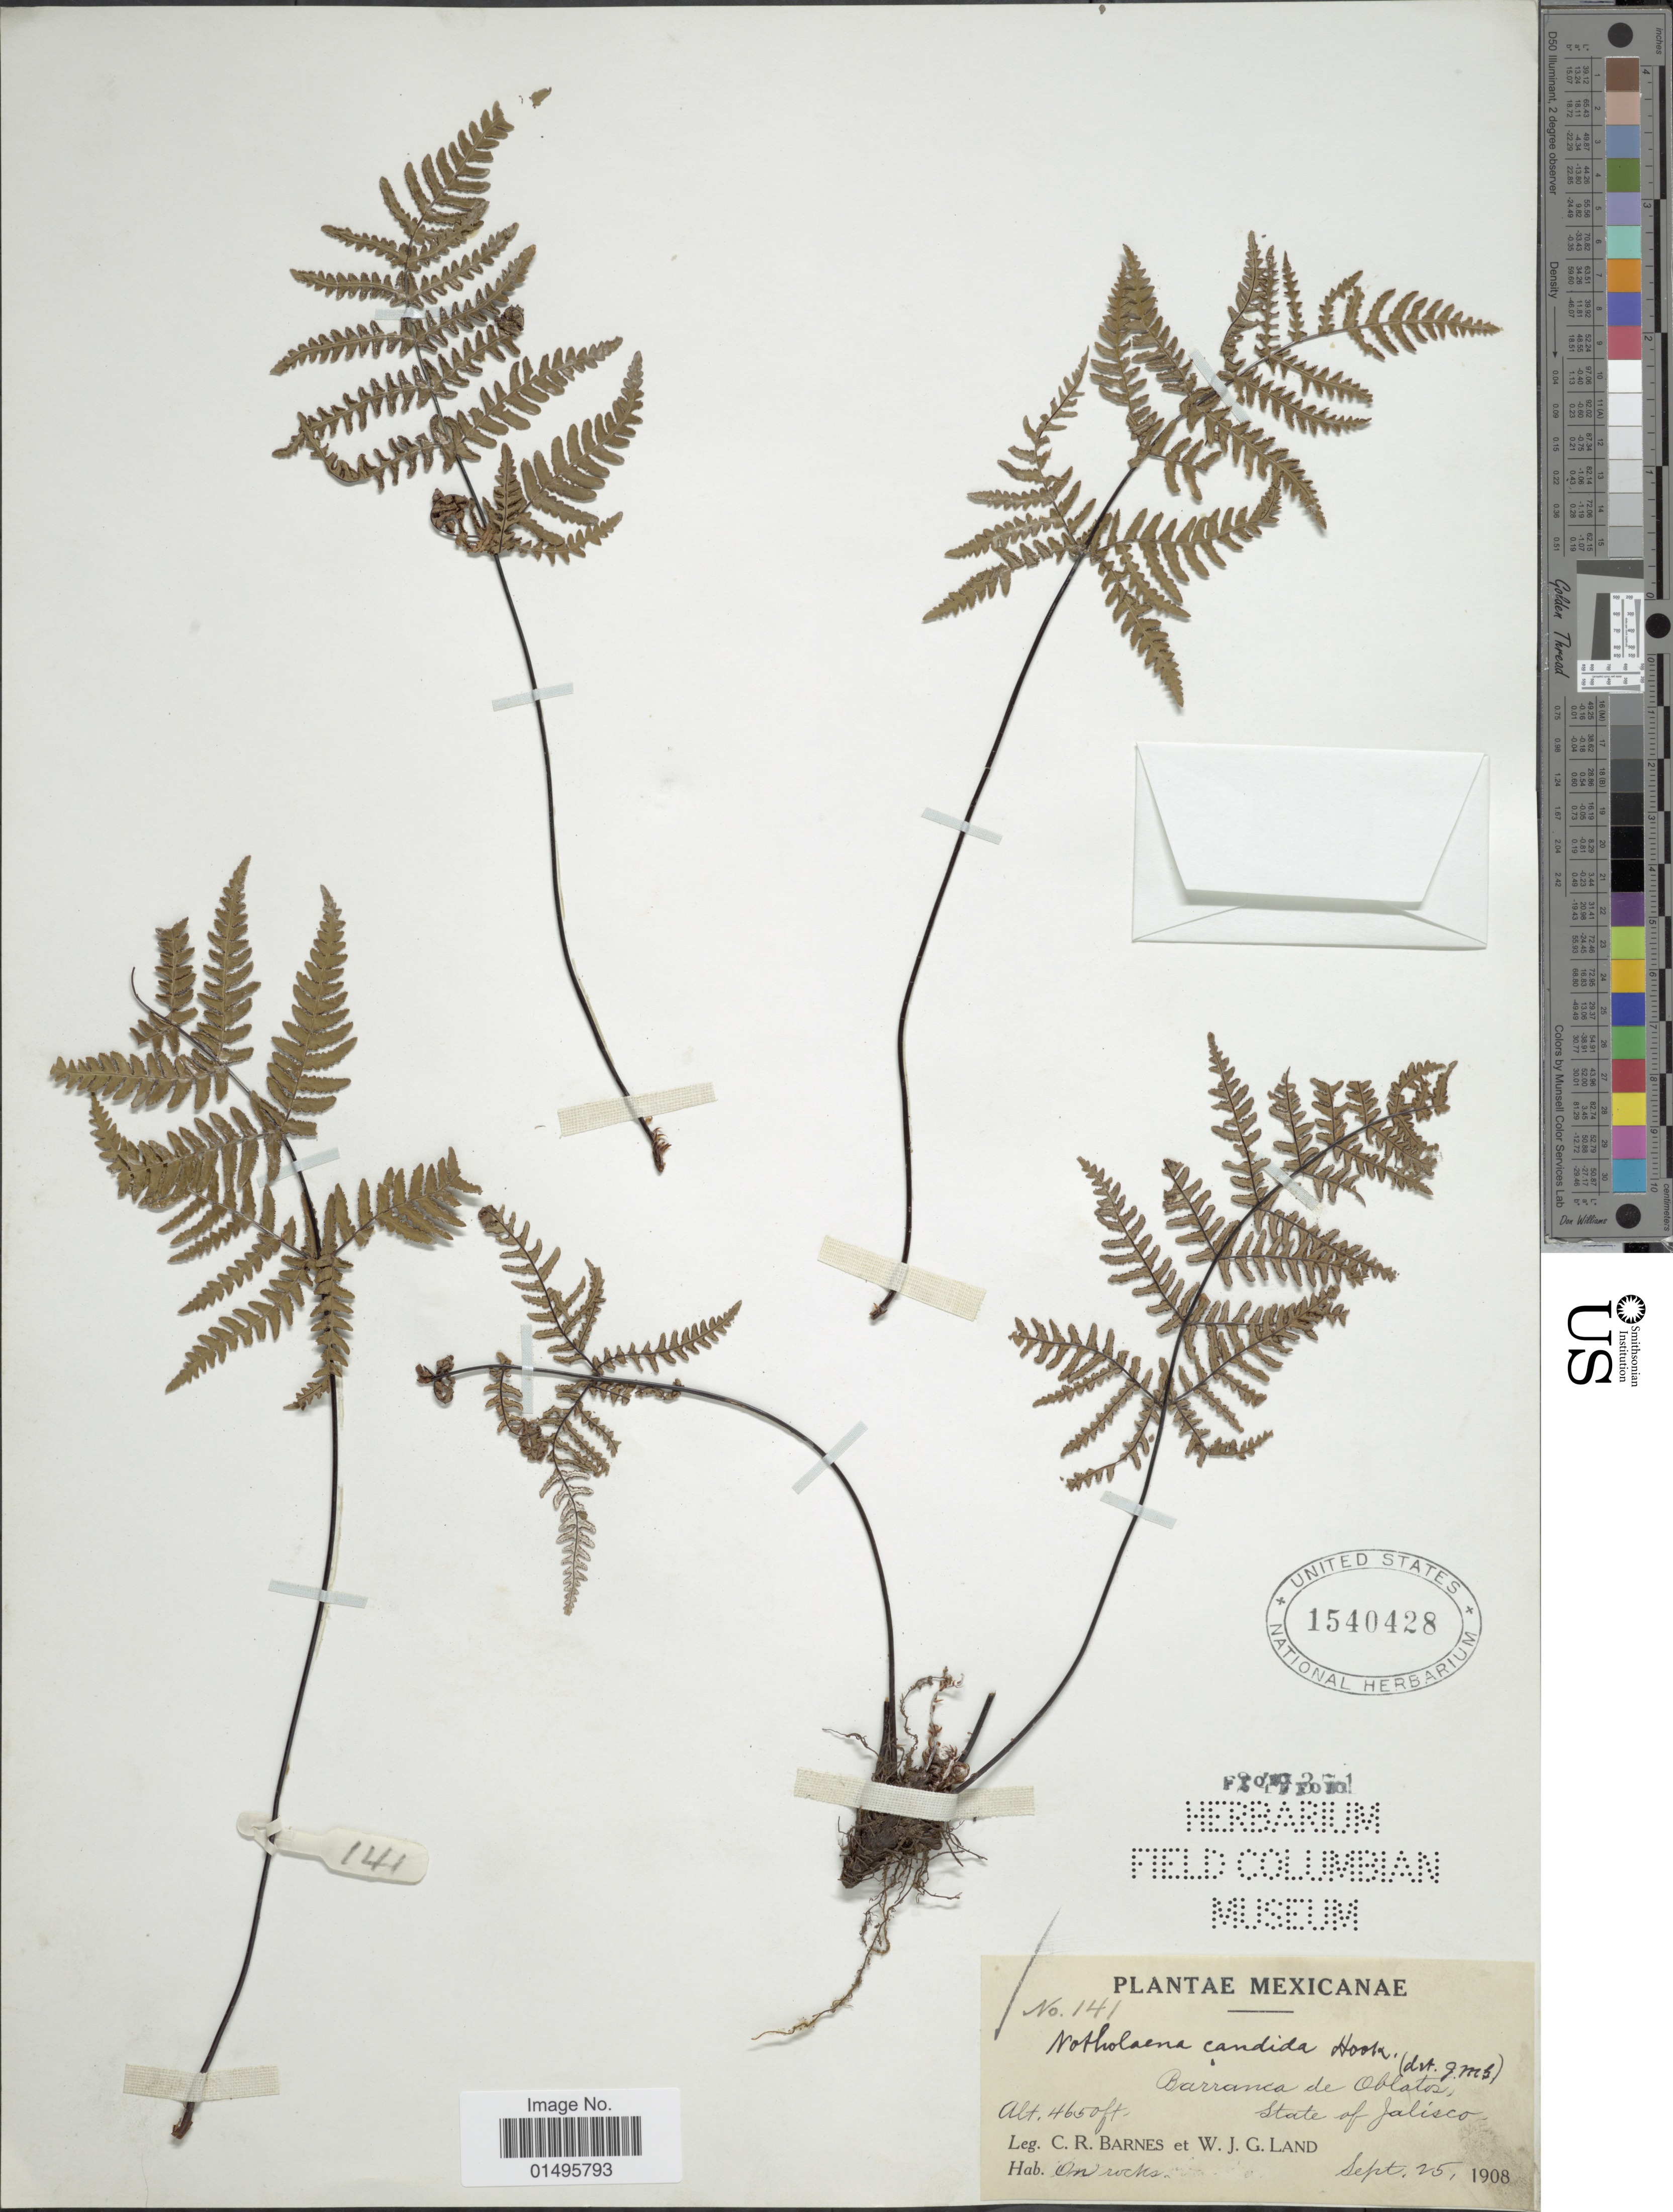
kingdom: Plantae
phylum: Tracheophyta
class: Polypodiopsida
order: Polypodiales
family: Pteridaceae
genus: Notholaena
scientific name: Notholaena candida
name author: (M. Martens) Hook.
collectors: C. R. Barnes & W. J. G. Land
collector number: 141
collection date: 1908-09-25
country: Mexico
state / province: Jalisco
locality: Barranca de Oblatos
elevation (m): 1417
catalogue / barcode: US 1540428